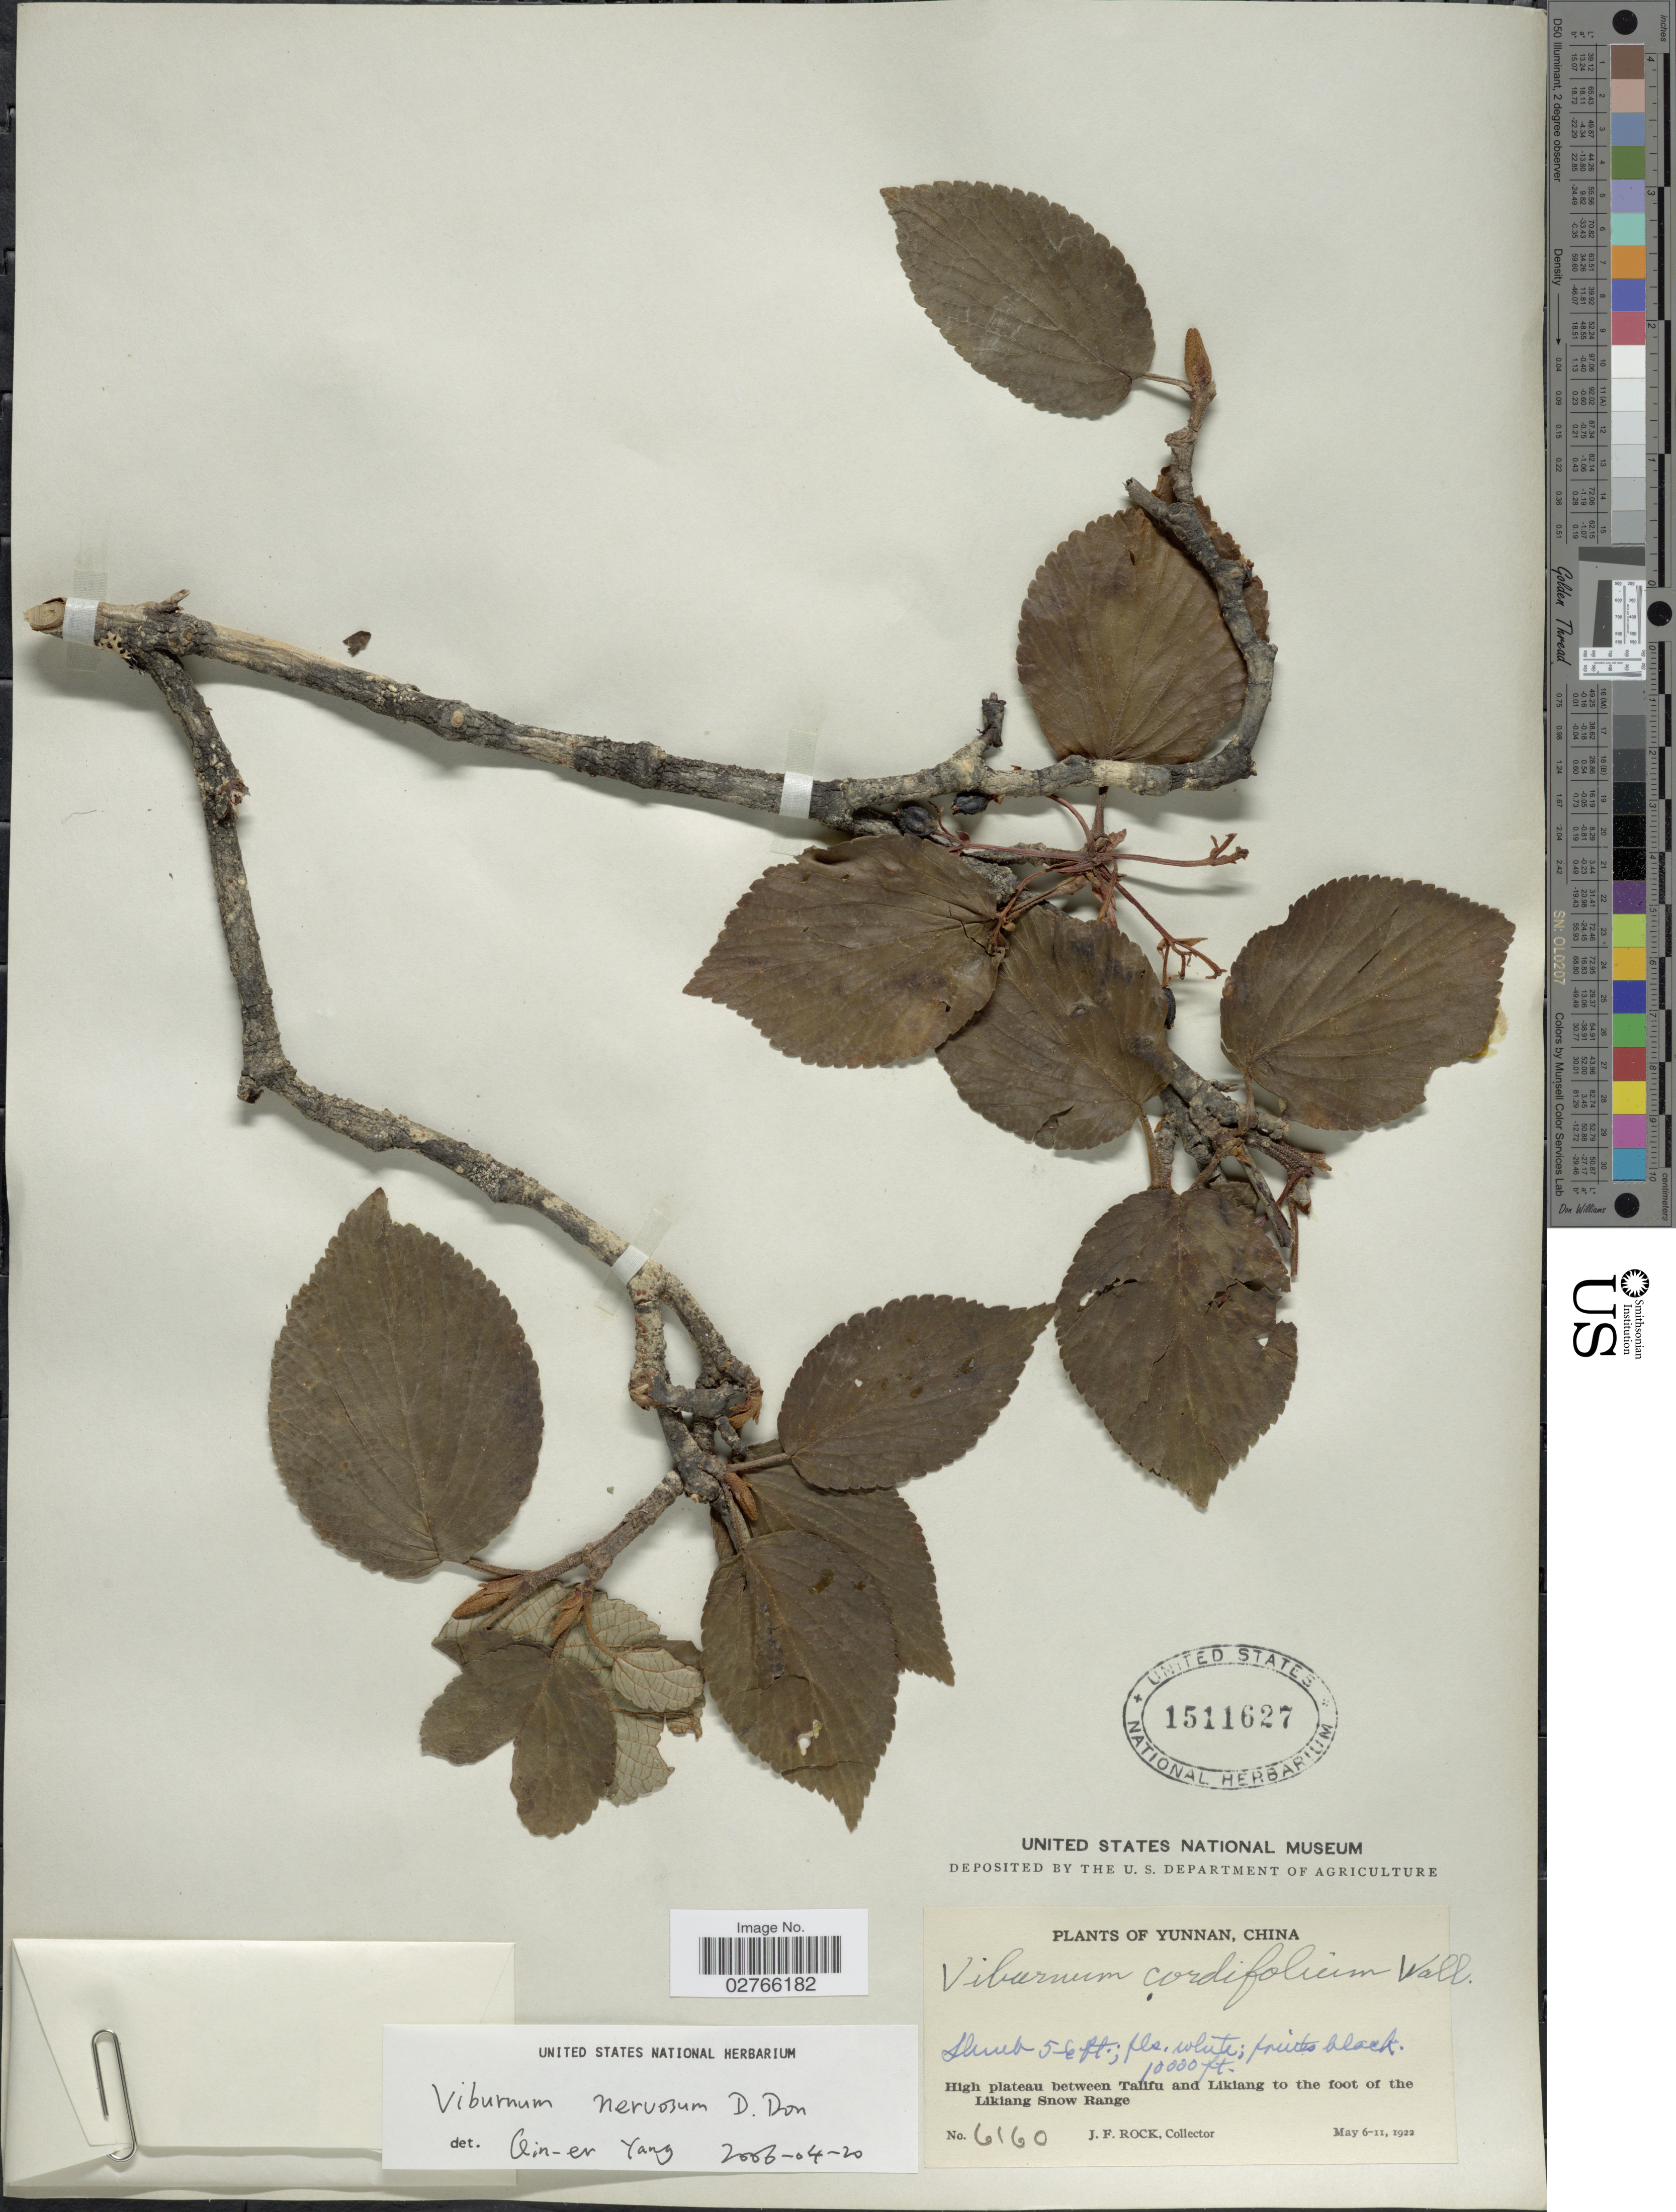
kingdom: Plantae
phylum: Tracheophyta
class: Magnoliopsida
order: Dipsacales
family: Viburnaceae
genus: Viburnum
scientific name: Viburnum nervosum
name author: D. Don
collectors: J. Rock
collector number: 6160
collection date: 1922-05-06/1922-05-11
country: China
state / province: Yunnan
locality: High plateau between Talifu and Likiang to the foot of the Likiang Snow Range.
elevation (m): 3048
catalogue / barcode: US 1511627